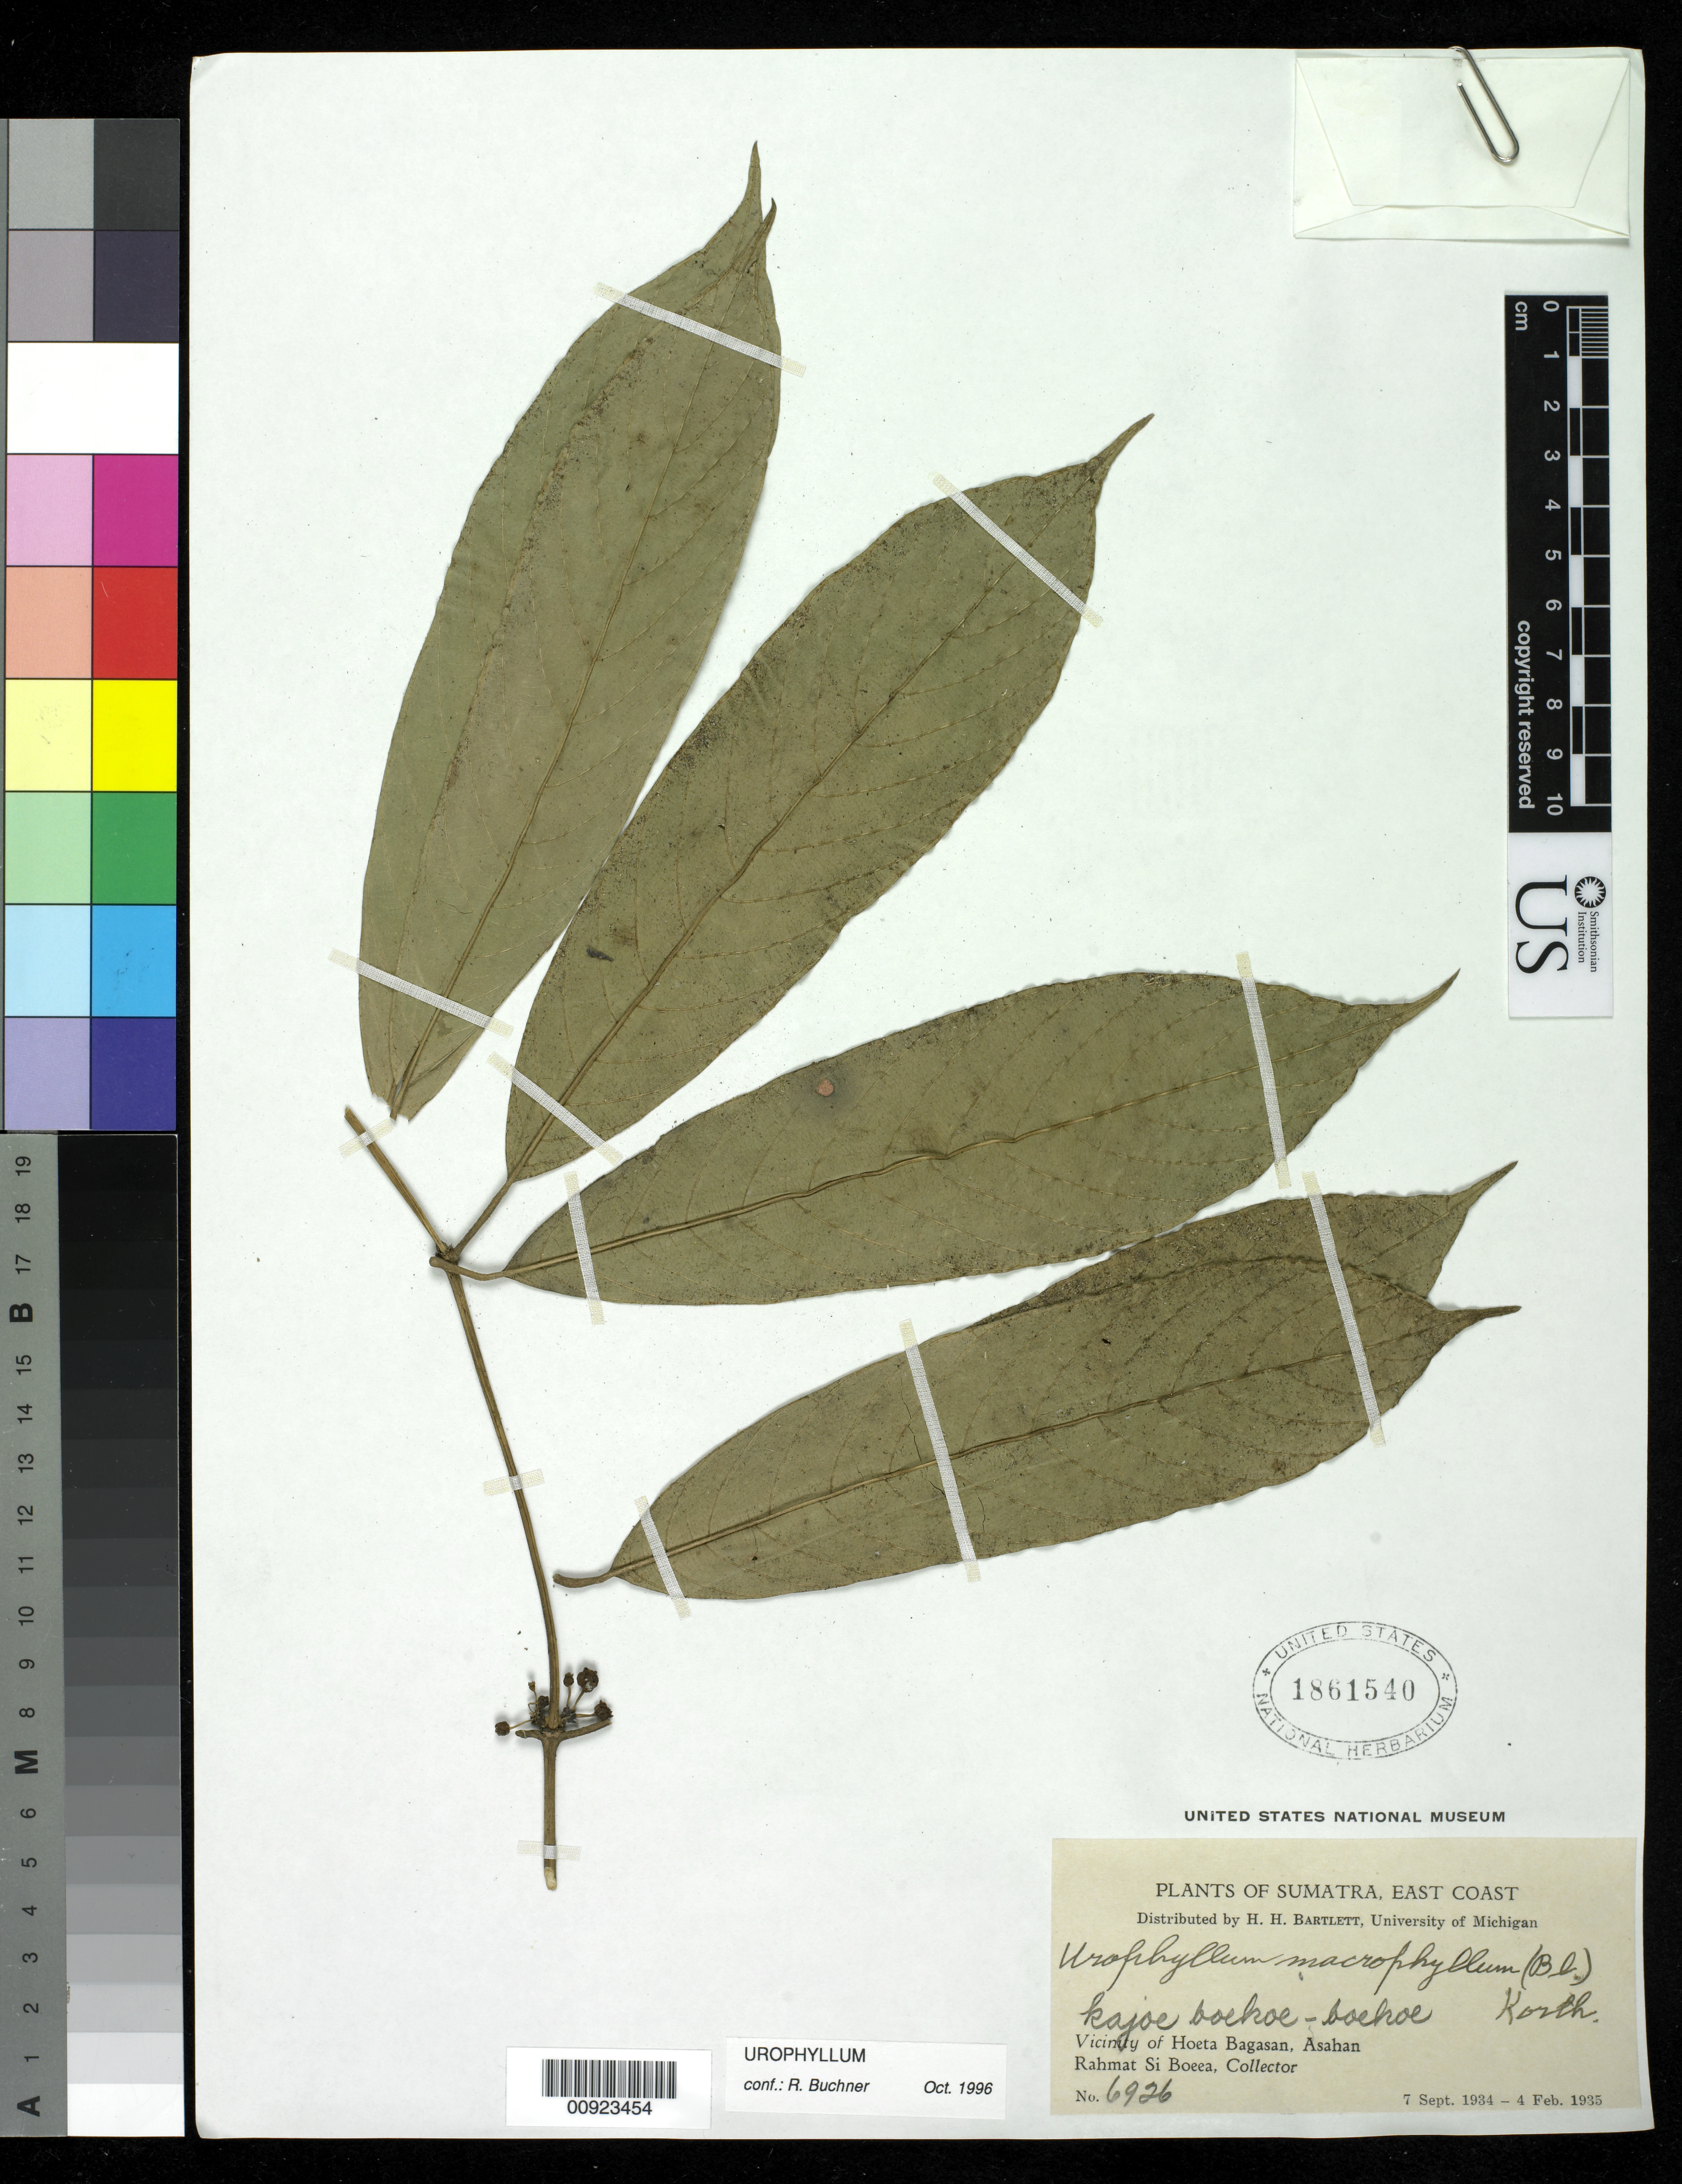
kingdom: Plantae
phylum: Tracheophyta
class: Magnoliopsida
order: Gentianales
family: Rubiaceae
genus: Urophyllum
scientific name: Urophyllum macrophyllum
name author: (Blume) Korth.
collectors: Rahmat Si Boeea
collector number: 6926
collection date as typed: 07 Sep 1934 to 04 Feb 1935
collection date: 1934-09-07/1935-02-04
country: Indonesia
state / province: Sumatra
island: Sumatra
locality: vicinity of Hoeta Bagasan, Asahan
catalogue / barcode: US 1861540